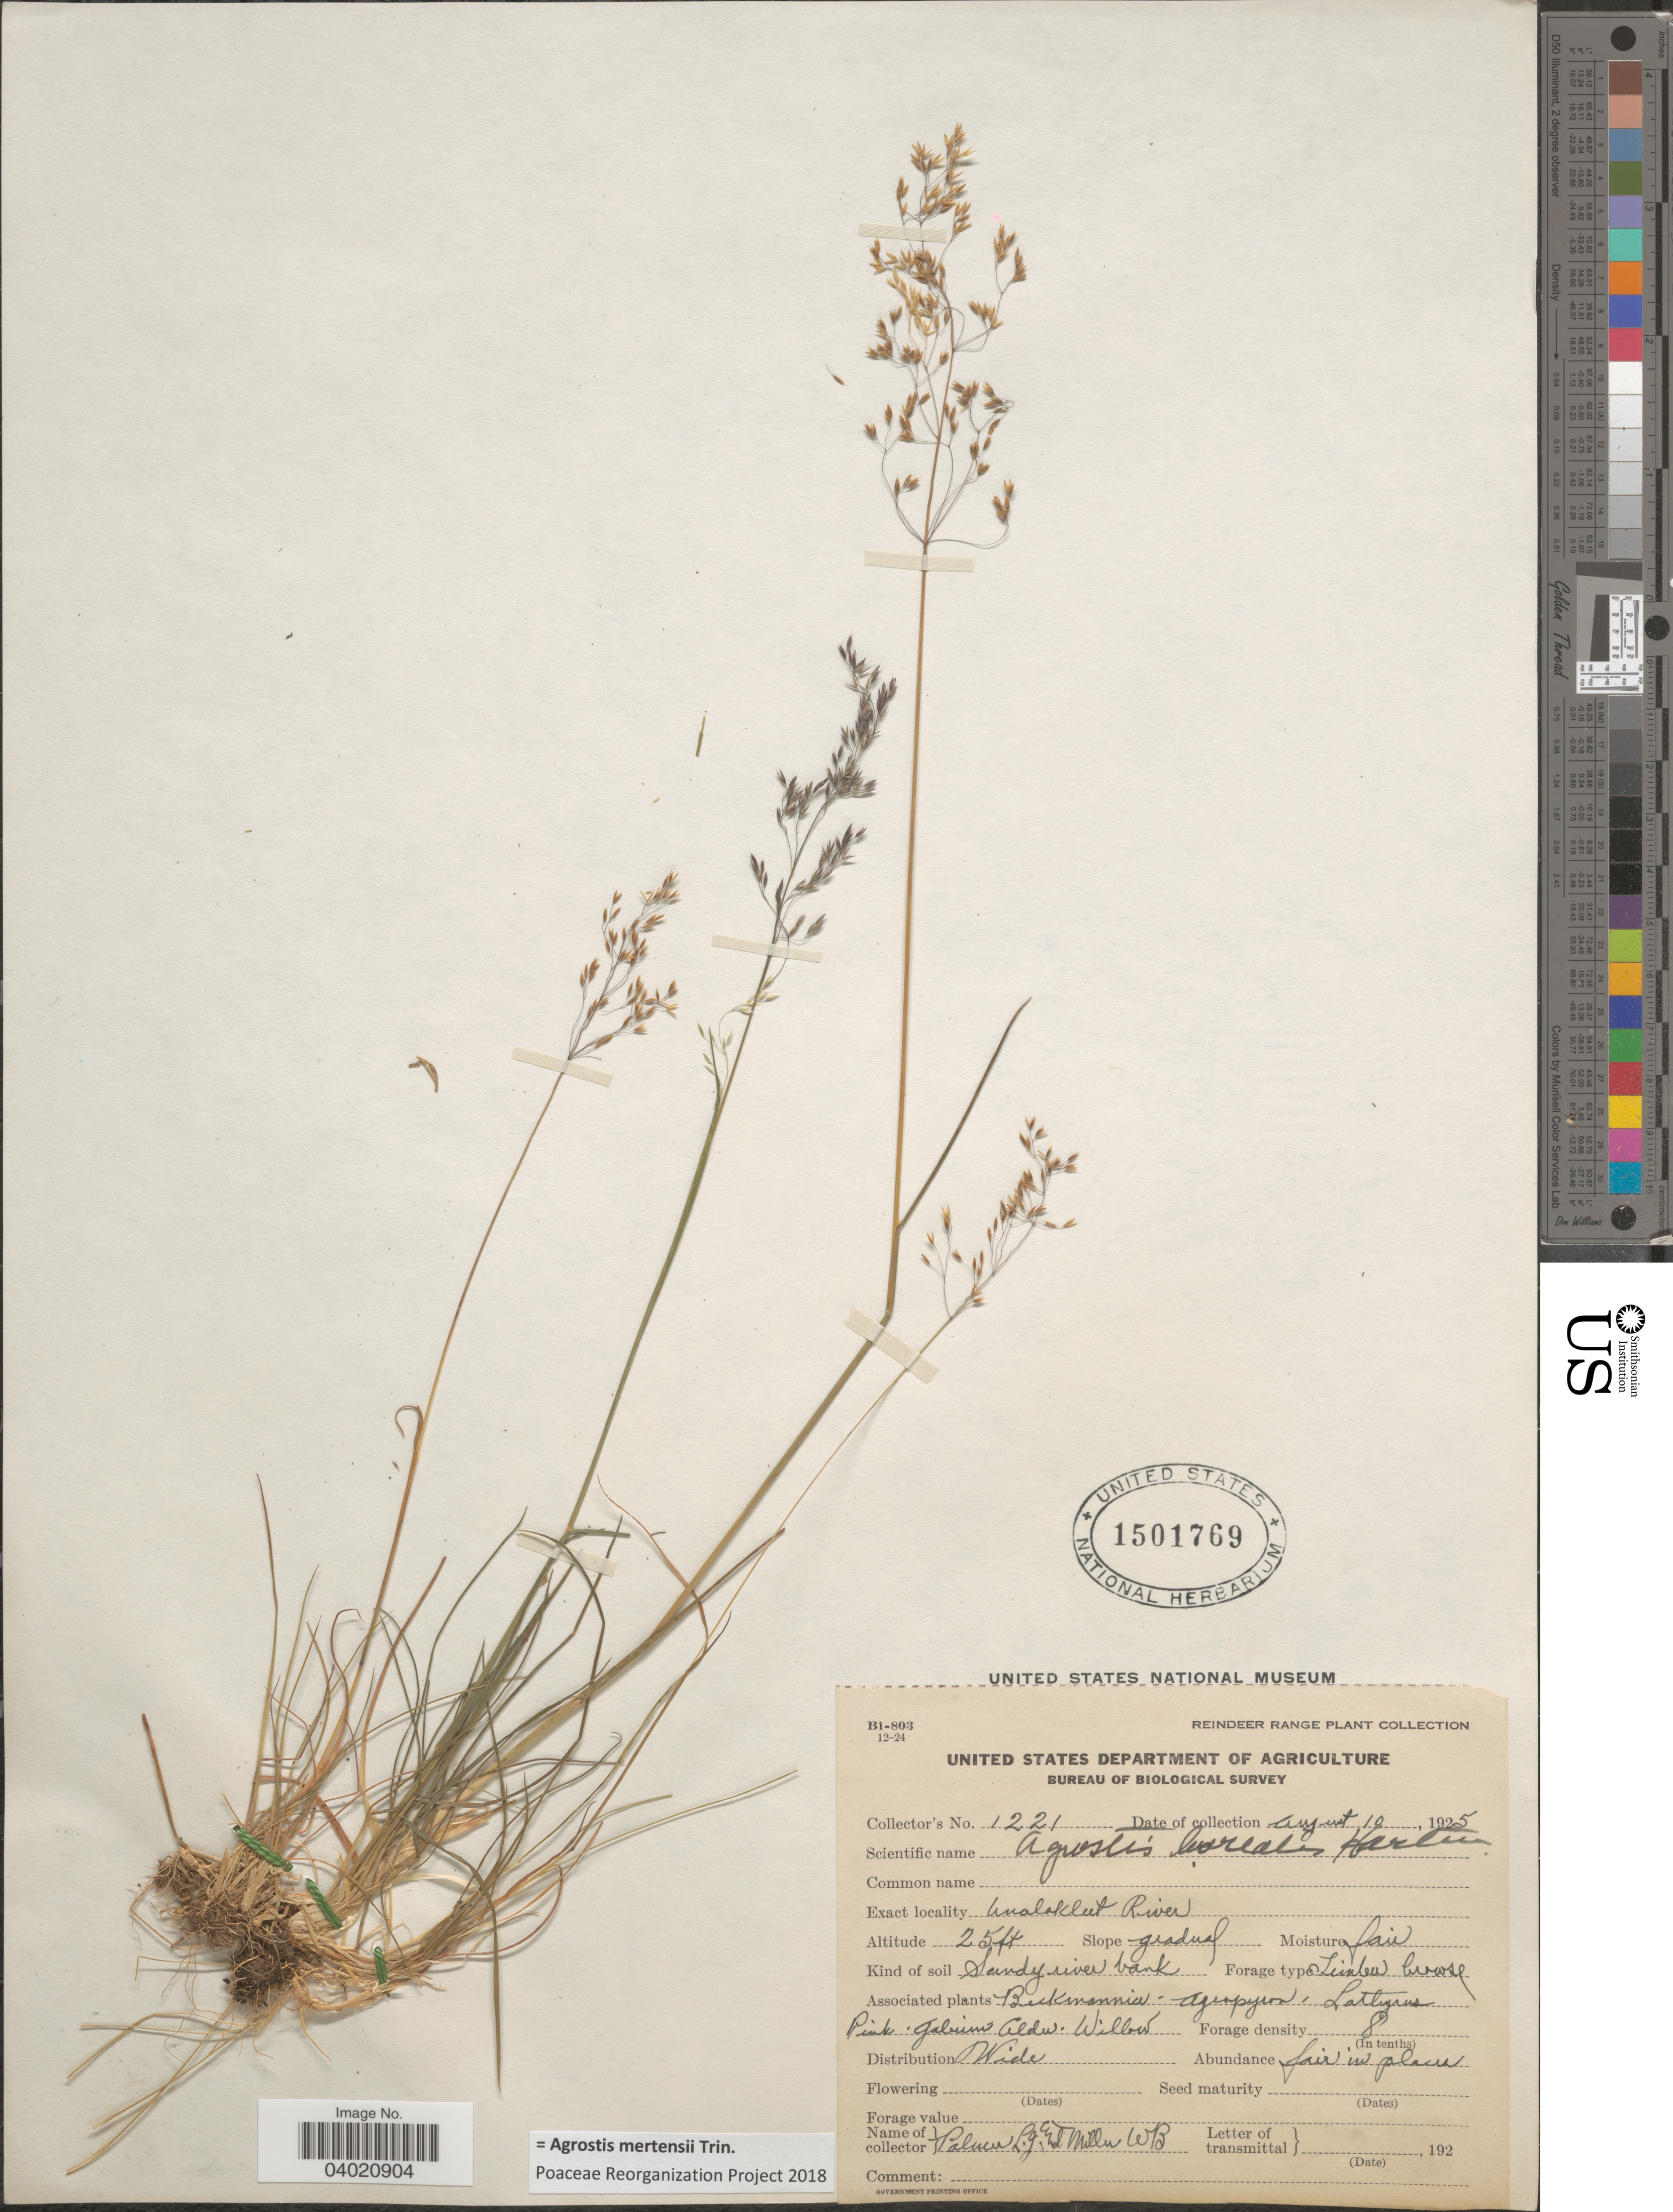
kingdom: Plantae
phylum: Tracheophyta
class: Liliopsida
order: Poales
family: Poaceae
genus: Agrostis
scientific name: Agrostis mertensii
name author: Trin.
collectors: L. G. Palmer, E. Miller & W. Miller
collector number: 1221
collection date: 1925-08-10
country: United States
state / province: Alaska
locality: Unalakleet River.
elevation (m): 8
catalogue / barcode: US 1501769